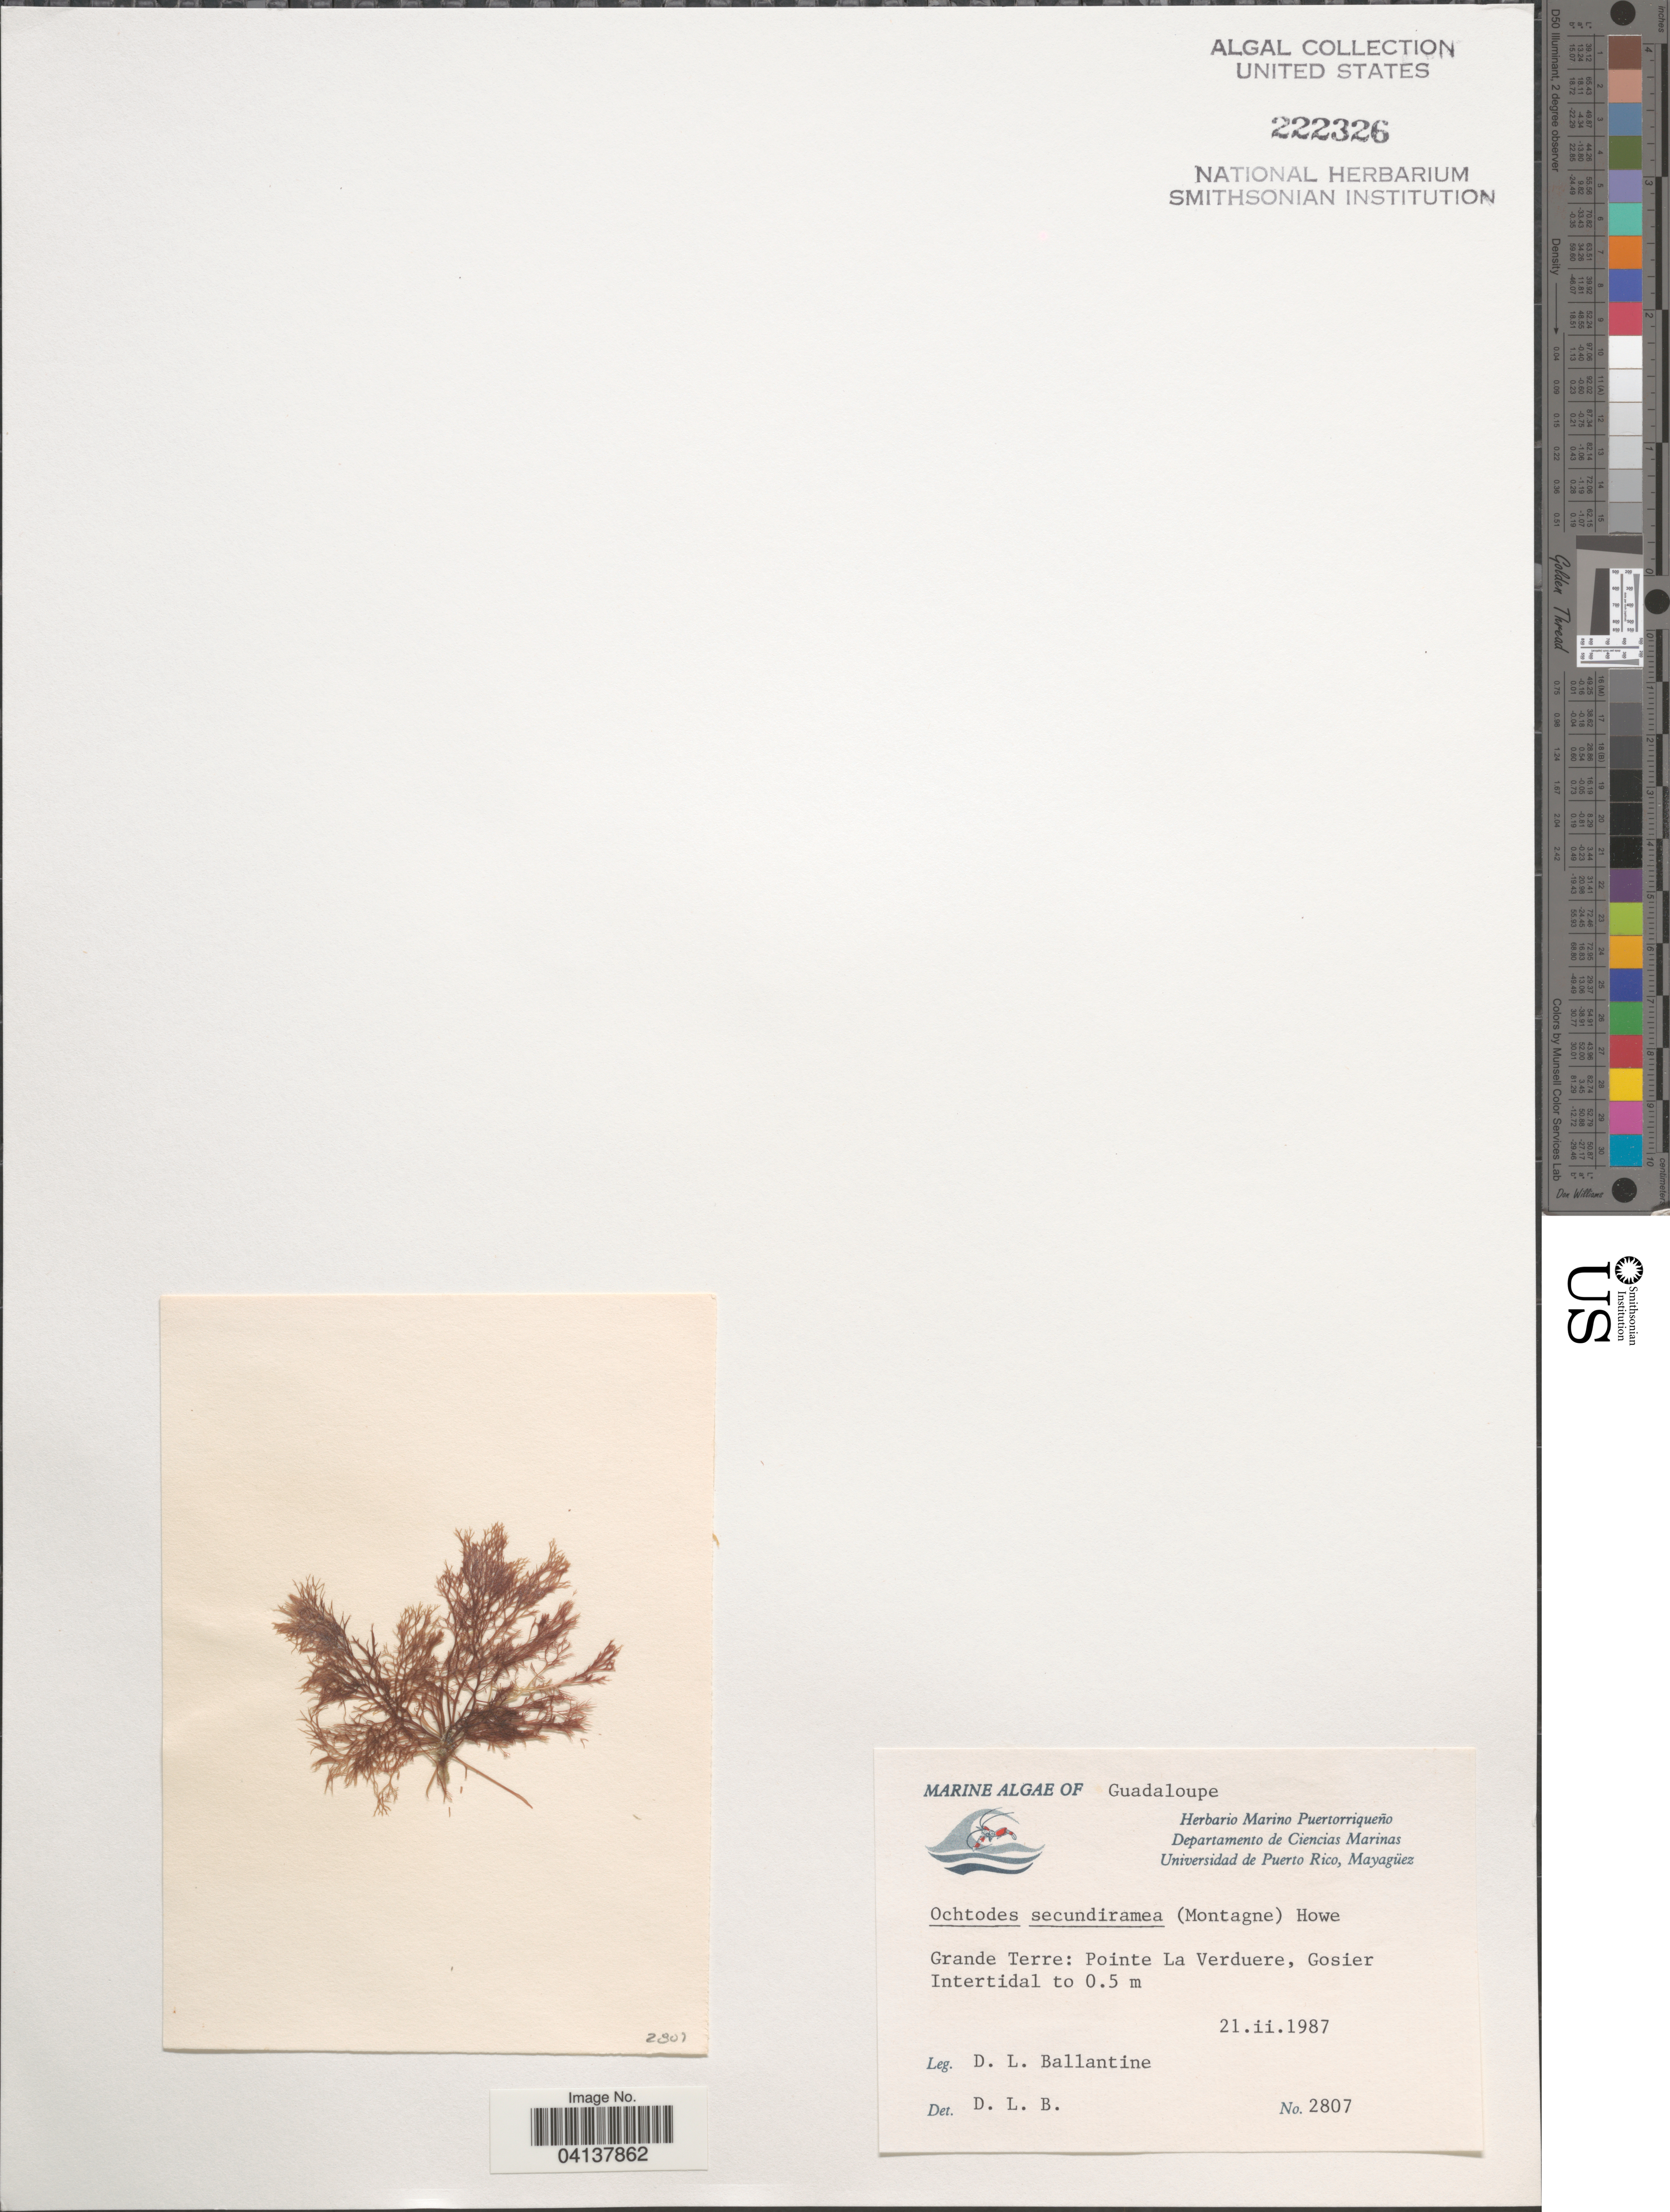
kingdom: Plantae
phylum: Rhodophyta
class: Florideophyceae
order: Gigartinales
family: Rhizophyllidaceae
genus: Ochtodes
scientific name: Ochtodes secundiramea, ined.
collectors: D.L. Ballantine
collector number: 2807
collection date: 1987-02-21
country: Guadeloupe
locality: Grande Terre: Pointe La Verduere, Gosier.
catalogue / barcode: US 222326